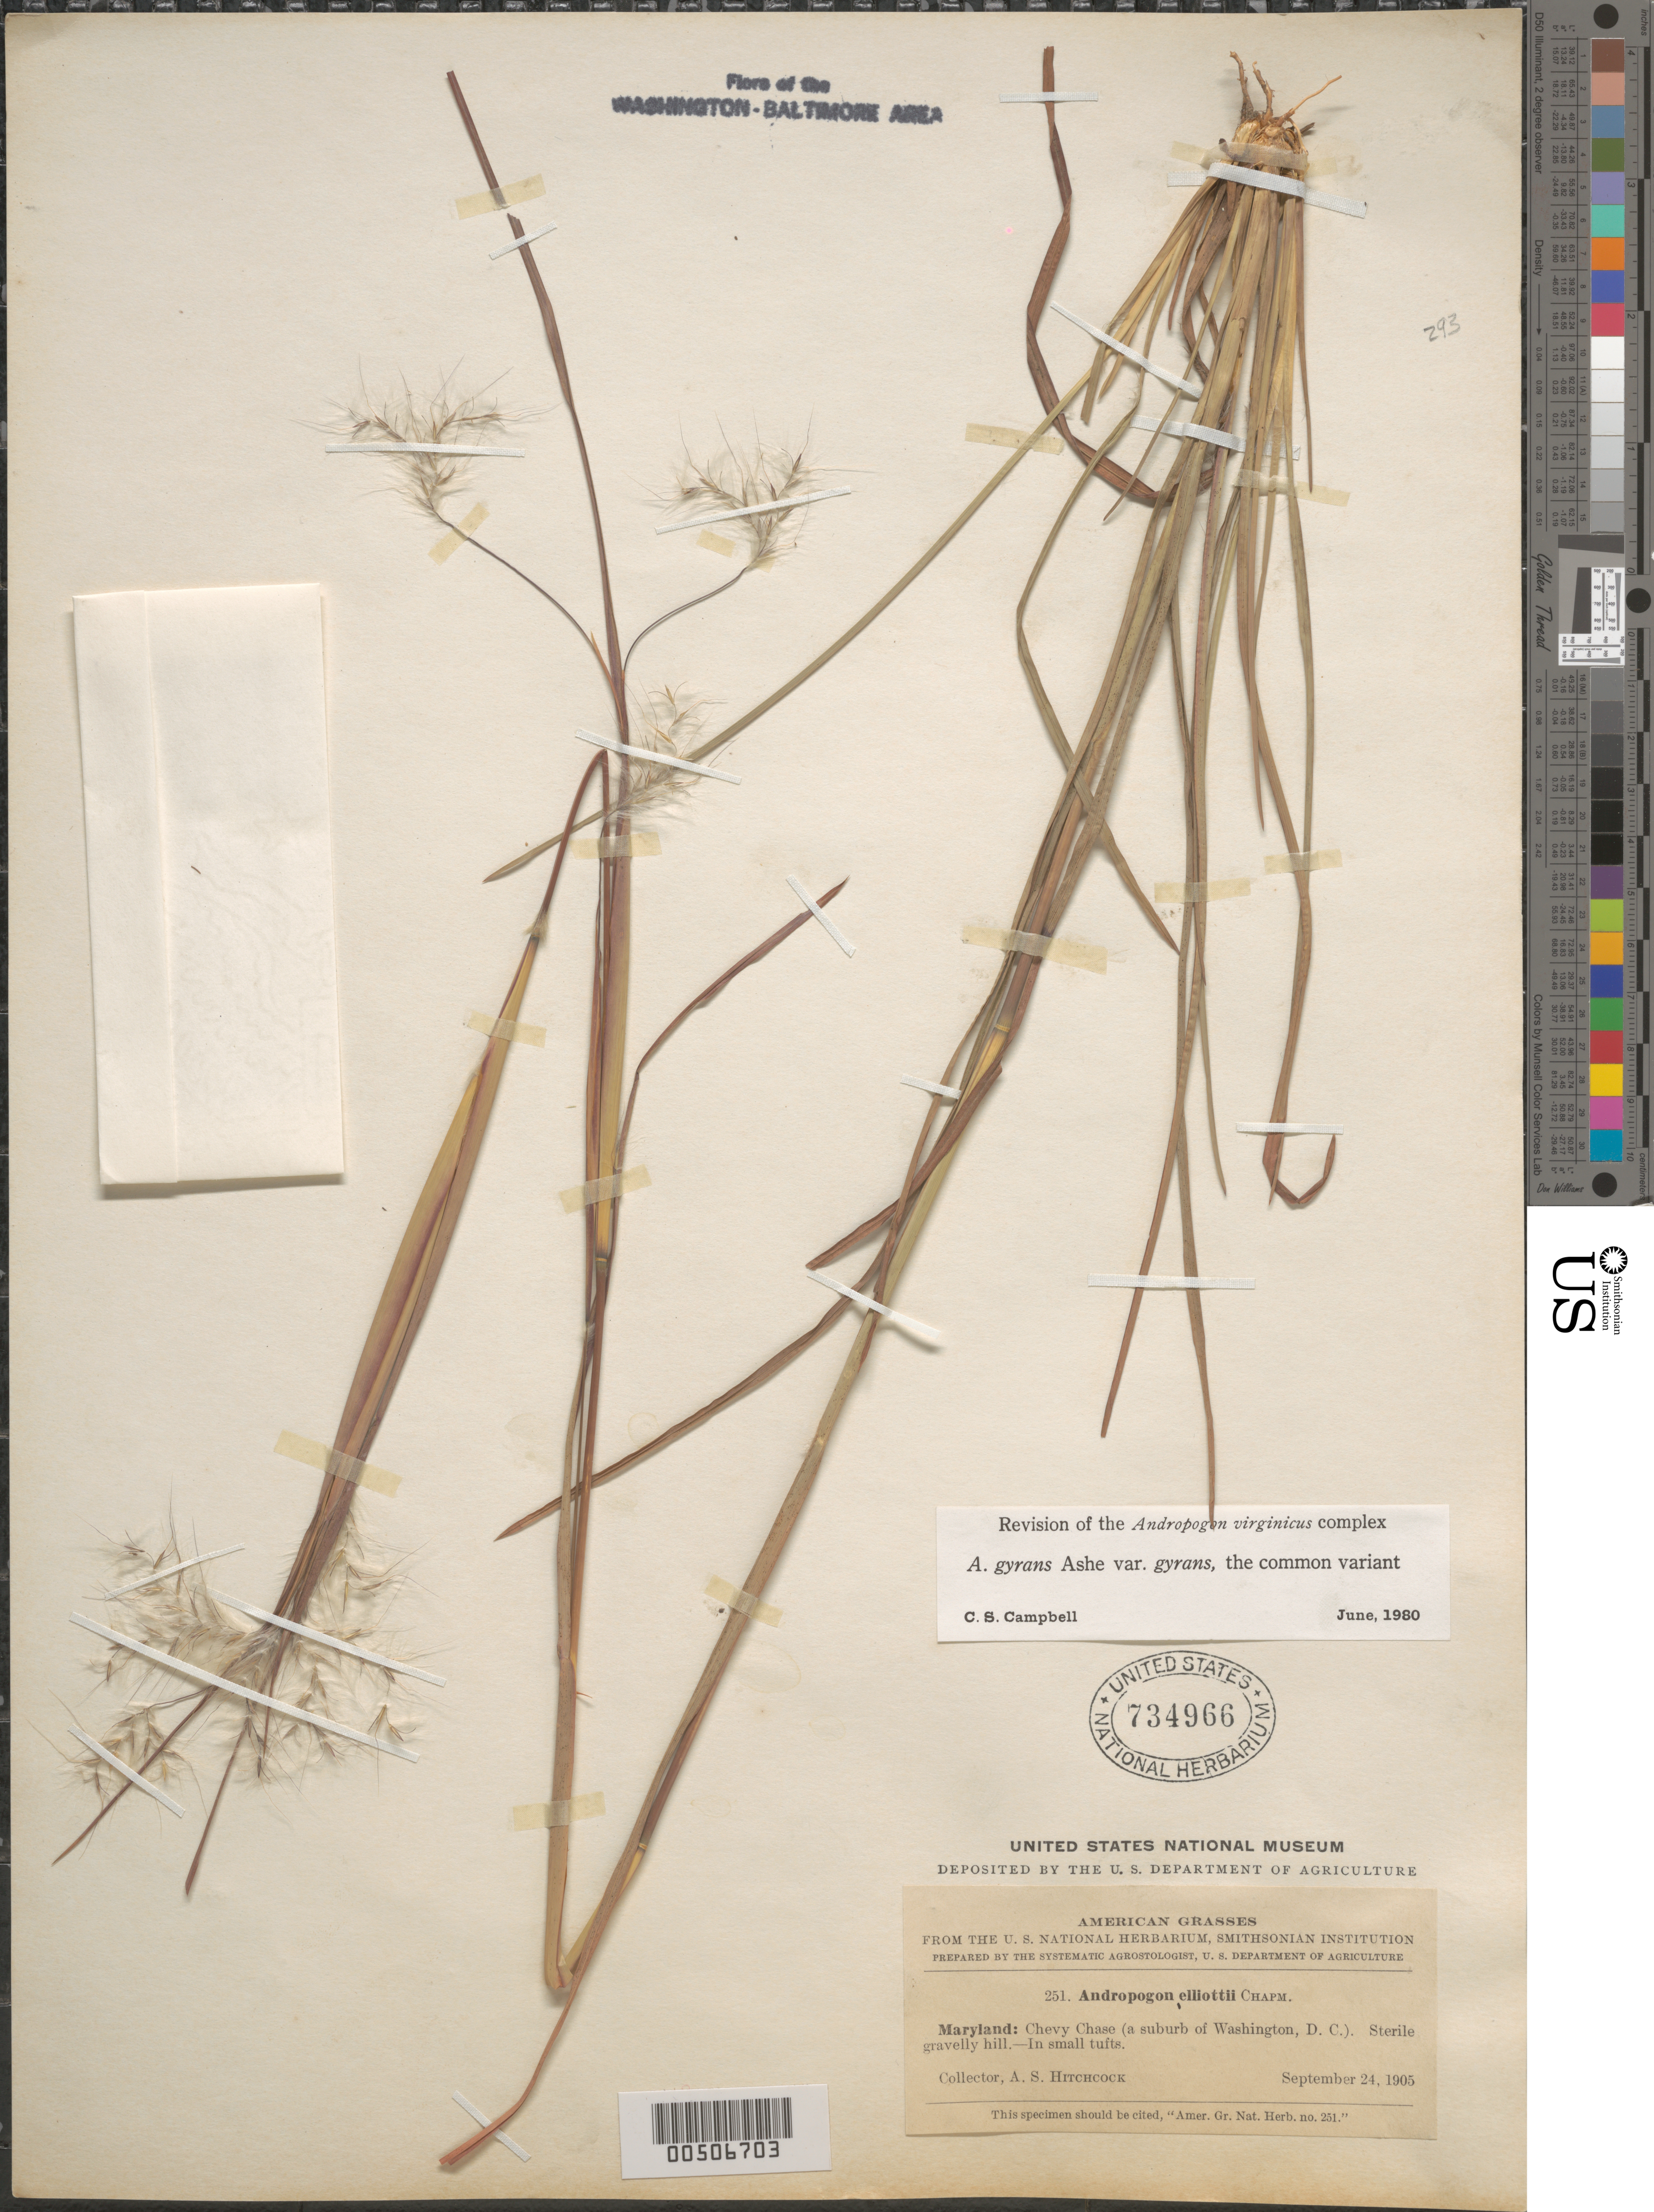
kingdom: Plantae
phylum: Tracheophyta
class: Liliopsida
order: Poales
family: Poaceae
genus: Andropogon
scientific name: Andropogon elliottii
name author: Chapm.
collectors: A. S. Hitchcock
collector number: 251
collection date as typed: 24 Sep 1905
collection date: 1905-09-24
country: United States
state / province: Maryland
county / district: Montgomery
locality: Chevy Chase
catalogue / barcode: US 734966